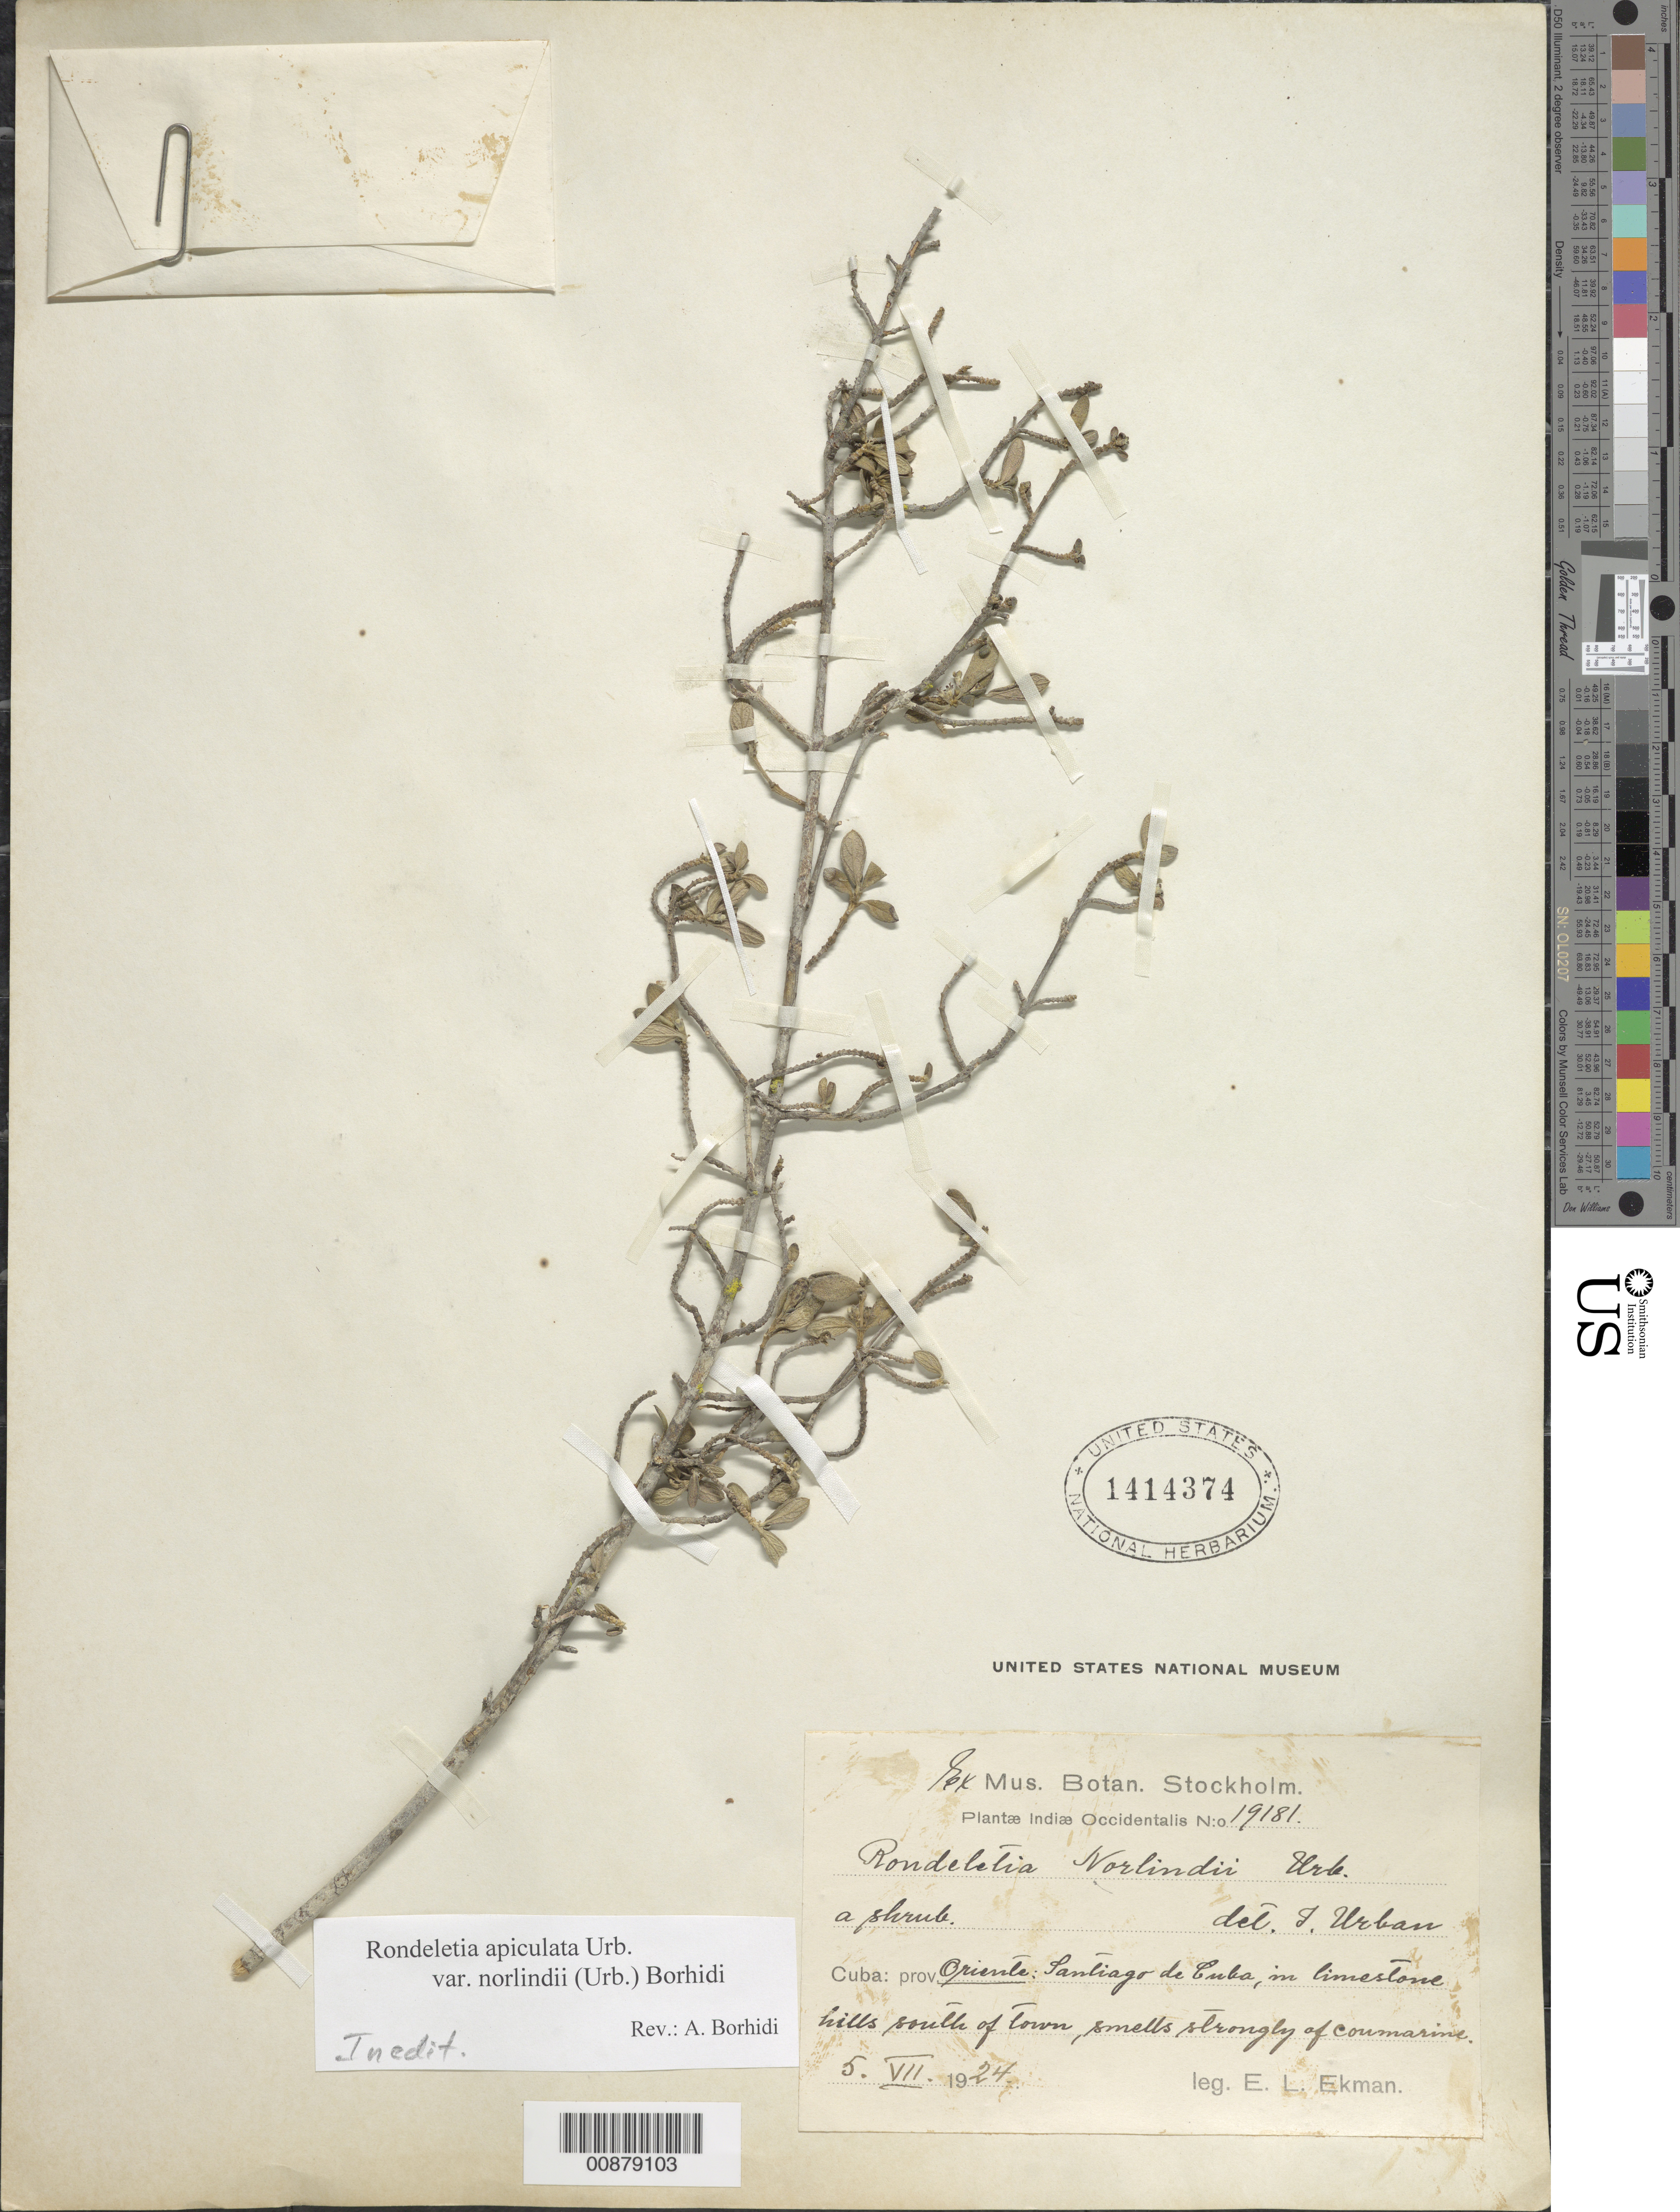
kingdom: Plantae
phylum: Tracheophyta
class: Magnoliopsida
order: Gentianales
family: Rubiaceae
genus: Rondeletia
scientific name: Rondeletia apiculata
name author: Urb.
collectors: E. L. Ekman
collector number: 19181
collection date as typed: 05 Jul 1924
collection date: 1924-07-05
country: Cuba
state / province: Santiago de Cuba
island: Cuba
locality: Santiago de Cuba, south of town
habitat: in limestone hills.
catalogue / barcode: US 1414374